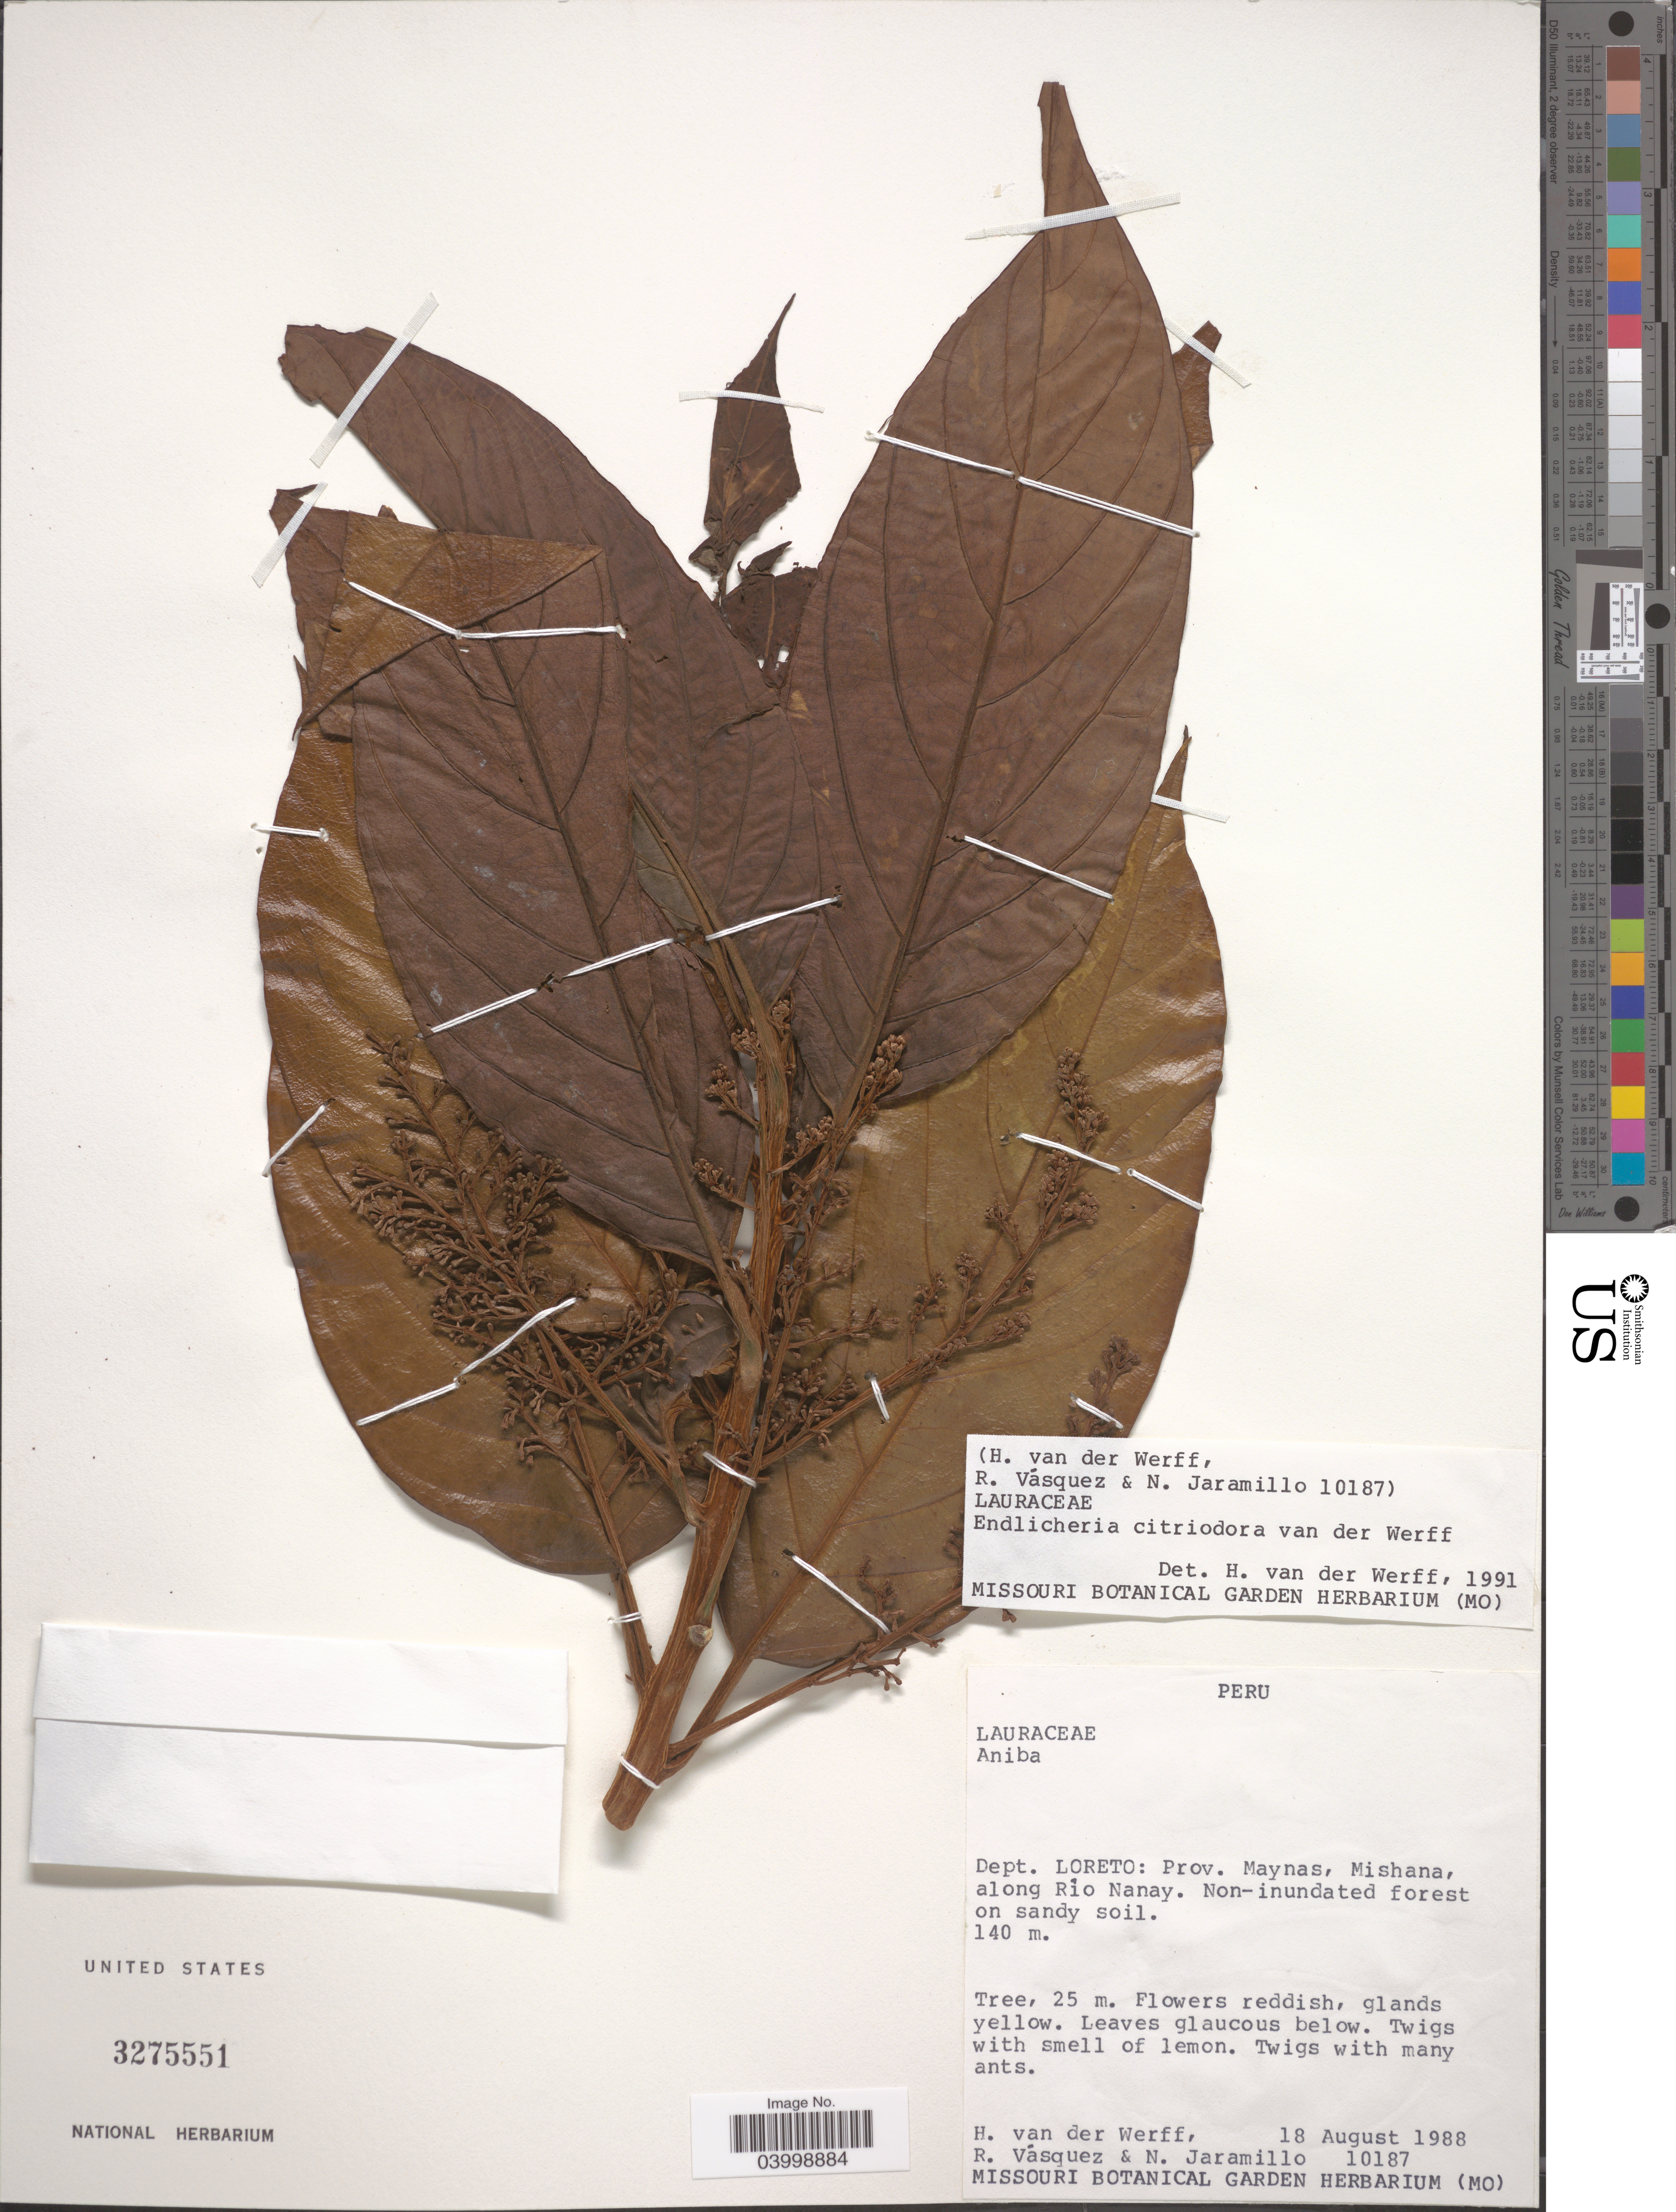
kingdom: Plantae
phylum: Tracheophyta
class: Magnoliopsida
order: Laurales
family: Lauraceae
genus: Endlicheria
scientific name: Endlicheria citriodora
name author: van der Werff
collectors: H. van der Werff, R. Vasquez & N. Jaramillo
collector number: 10187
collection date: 1988-08-18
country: Peru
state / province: Loreto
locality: Dept. Loreto: Prov. Maynas, Mishana, along Rio Nanay.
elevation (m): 140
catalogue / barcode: US 3275551